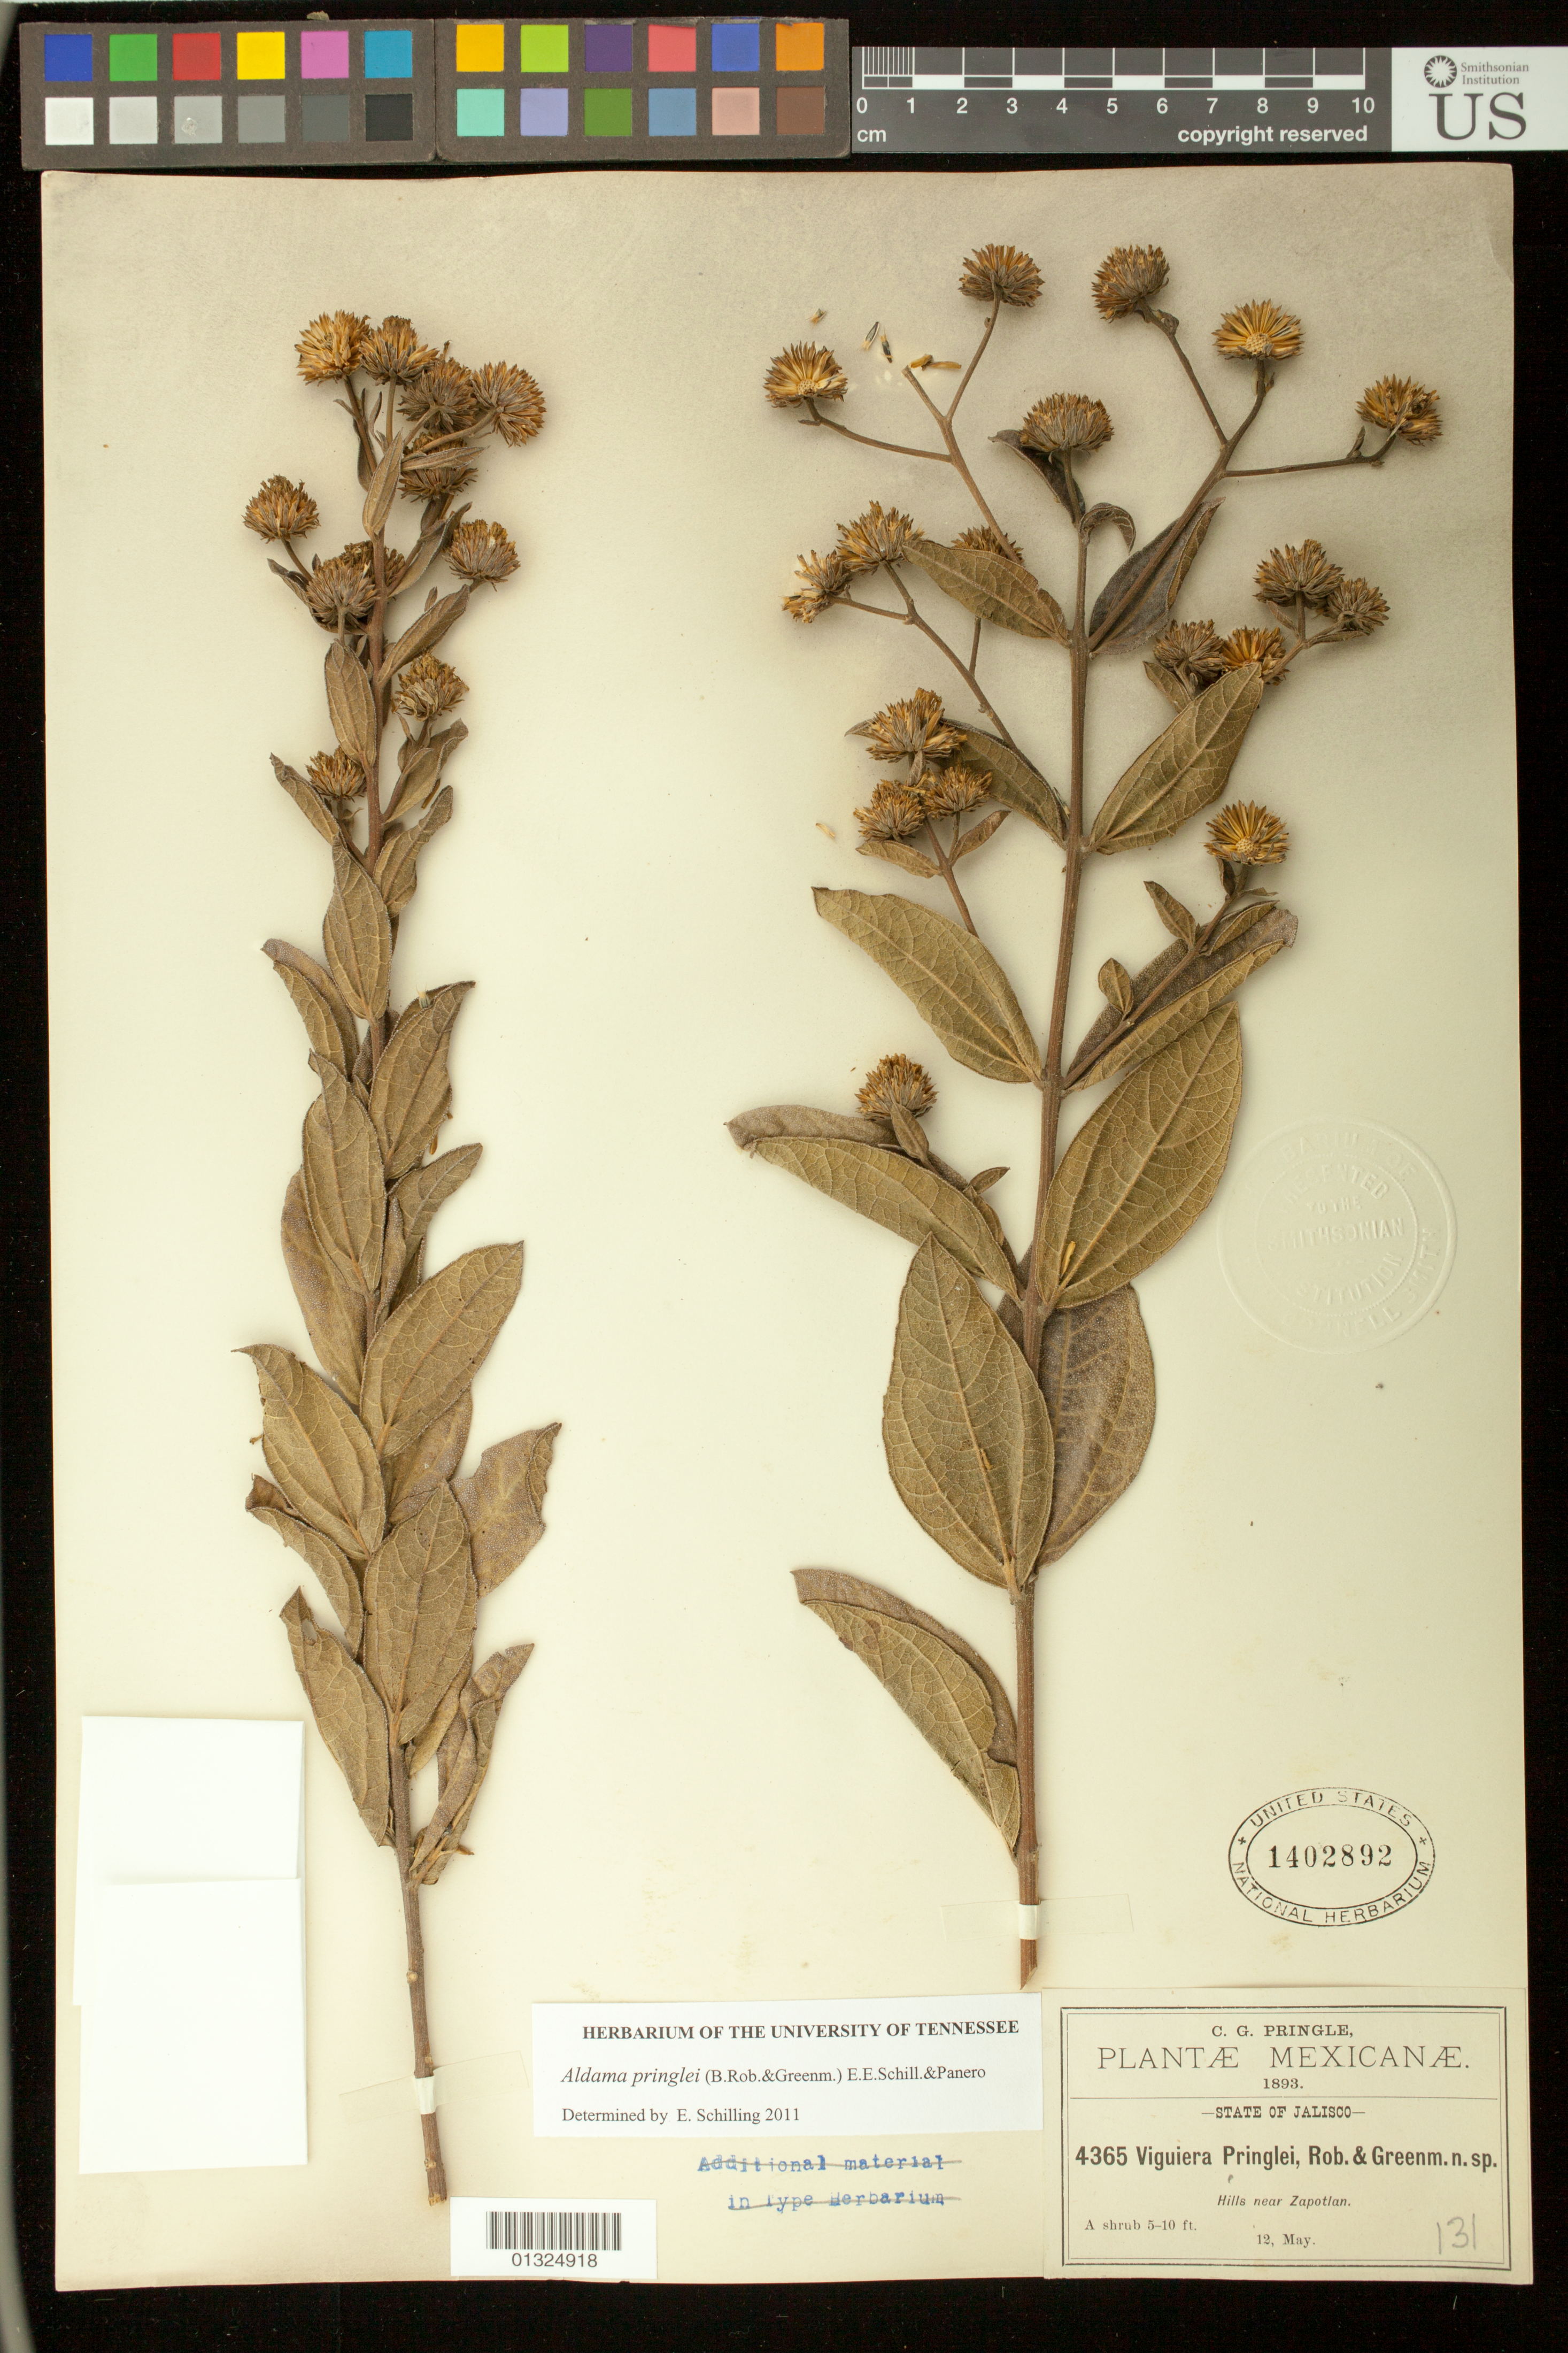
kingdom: Plantae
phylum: Tracheophyta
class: Magnoliopsida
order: Asterales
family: Asteraceae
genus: Viguiera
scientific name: Viguiera pringlei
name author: B.L. Rob. & Greenm.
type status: Lectotype; Isosyntype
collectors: C. G. Pringle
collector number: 4365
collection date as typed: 12 May 1893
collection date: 1893-05-12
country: Mexico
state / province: Jalisco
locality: Hills near Zapotlan.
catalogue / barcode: US 1402892